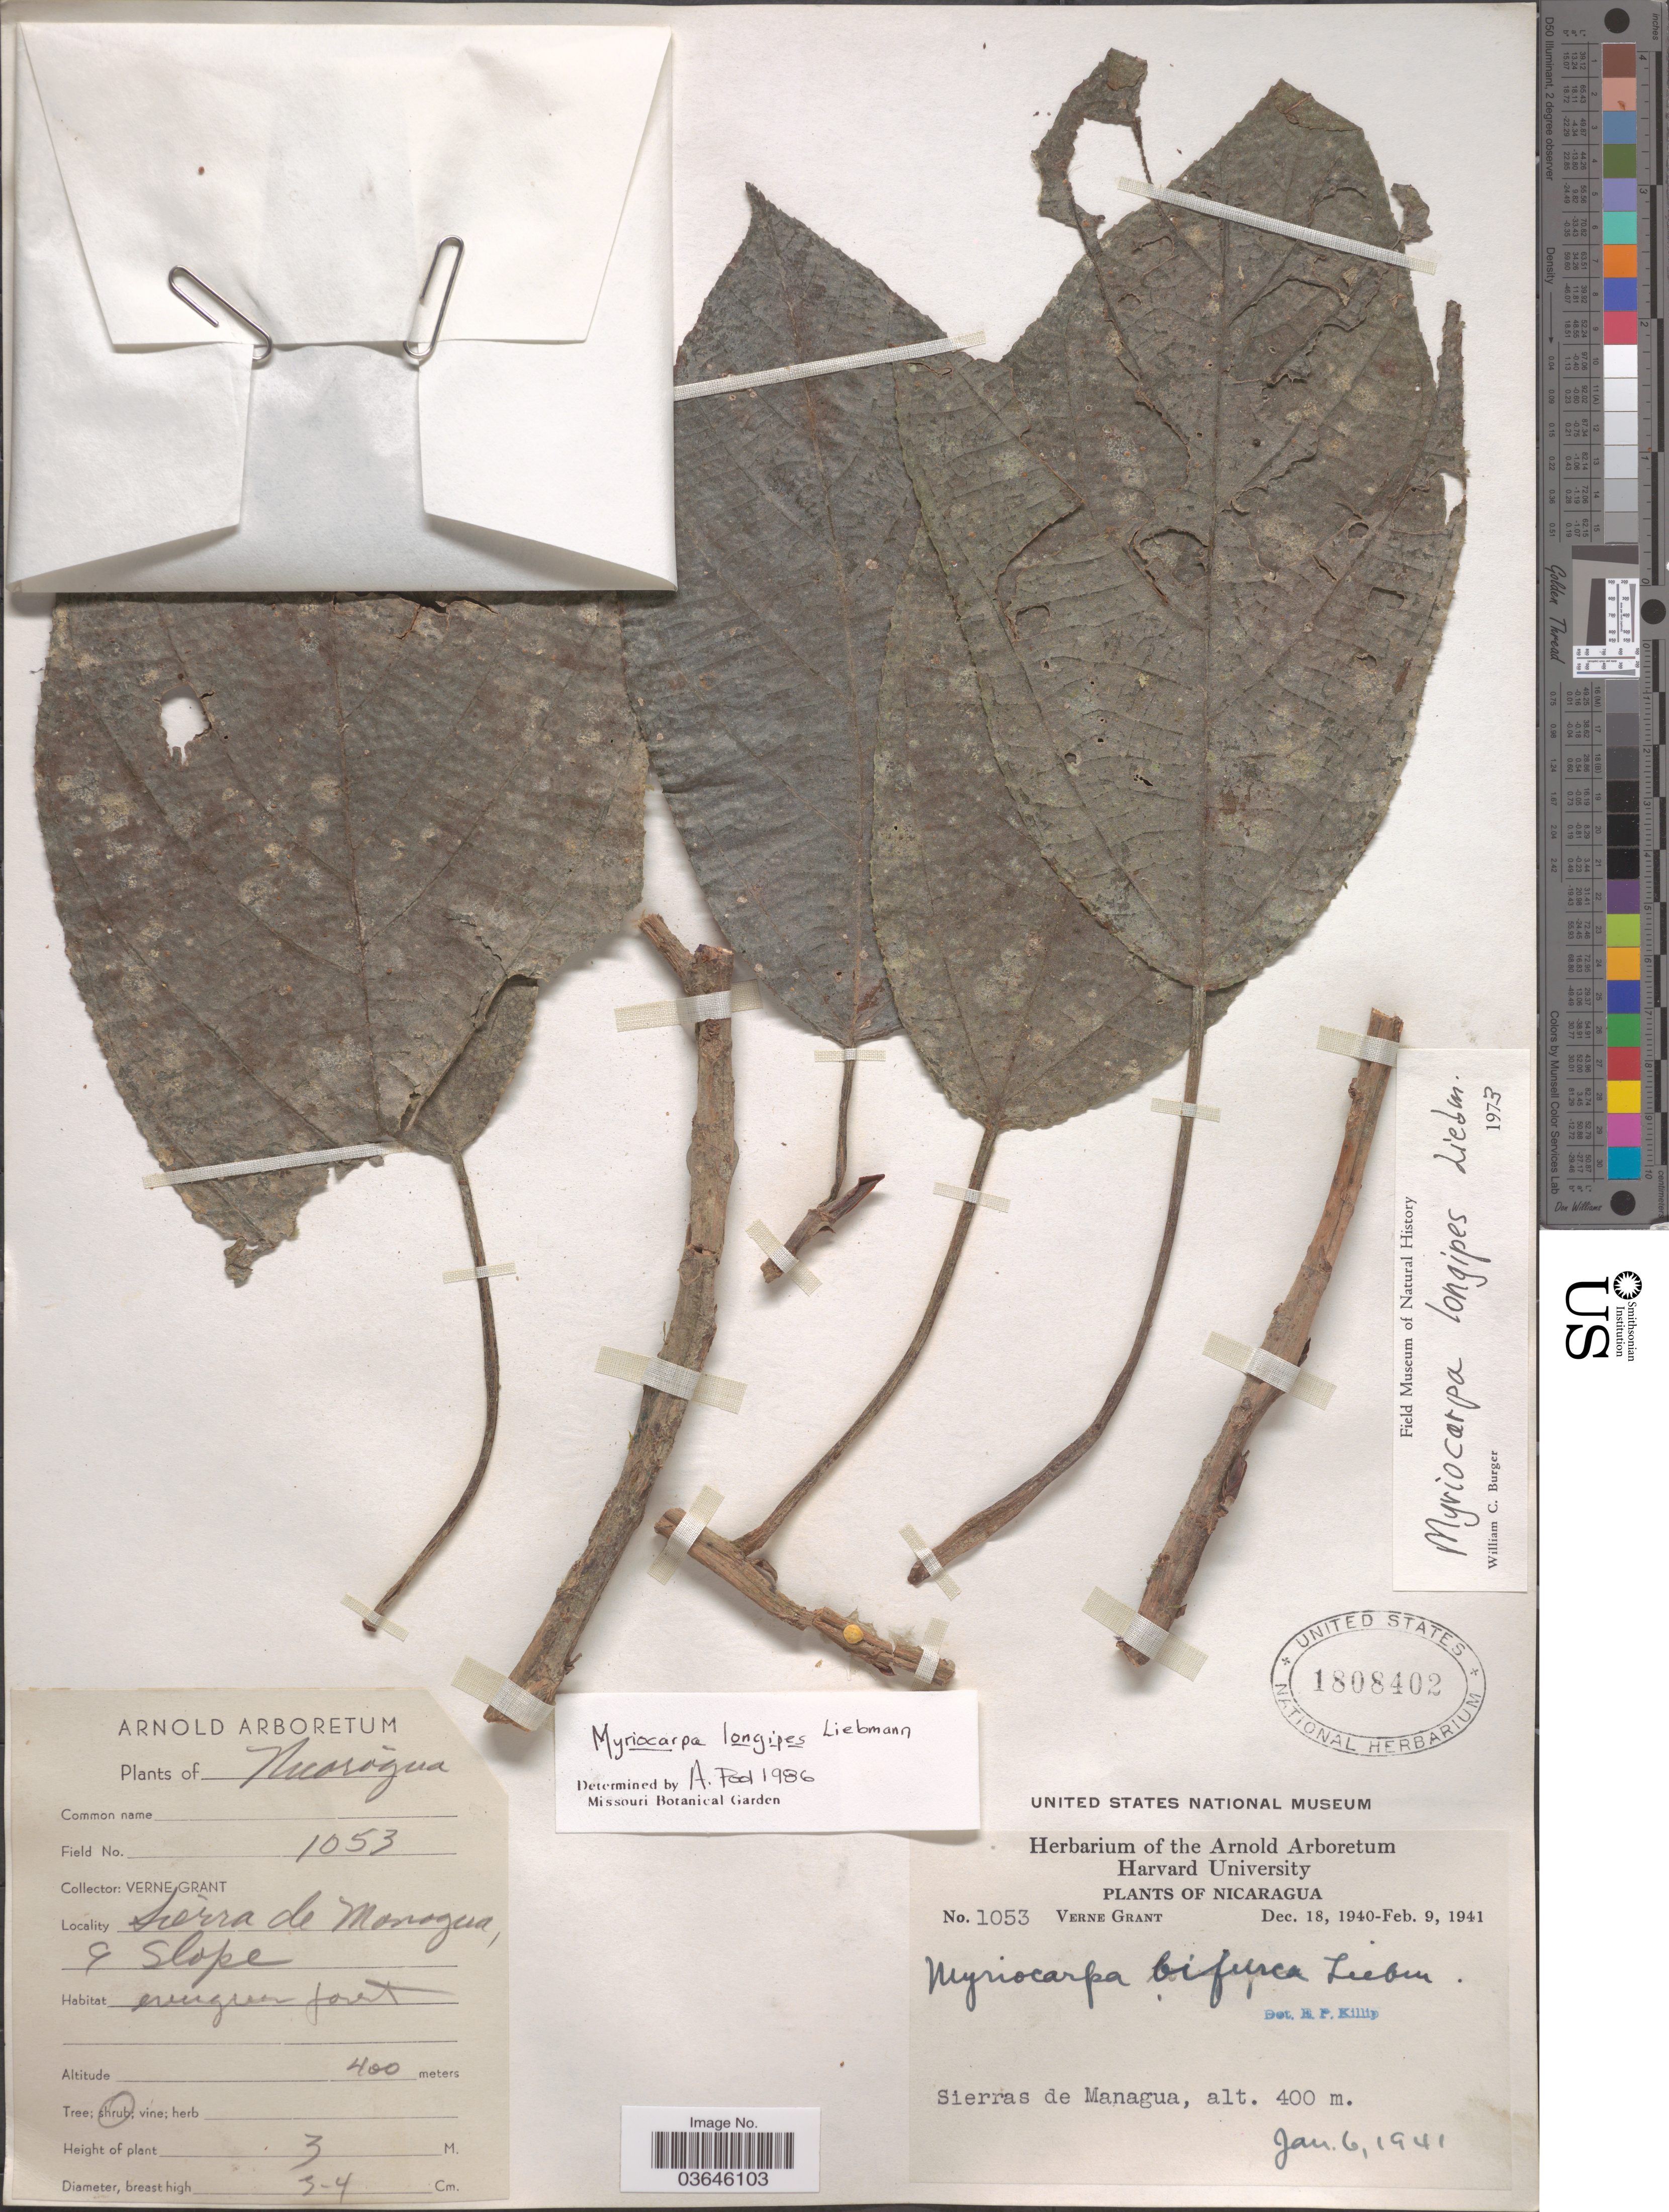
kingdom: Plantae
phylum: Tracheophyta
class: Magnoliopsida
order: Rosales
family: Urticaceae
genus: Myriocarpa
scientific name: Myriocarpa longipes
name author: Liebm.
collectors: V. Grant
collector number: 1053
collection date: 1941-01-06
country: Nicaragua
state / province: Managua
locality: Sierras de Managua.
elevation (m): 400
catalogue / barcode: US 1808402